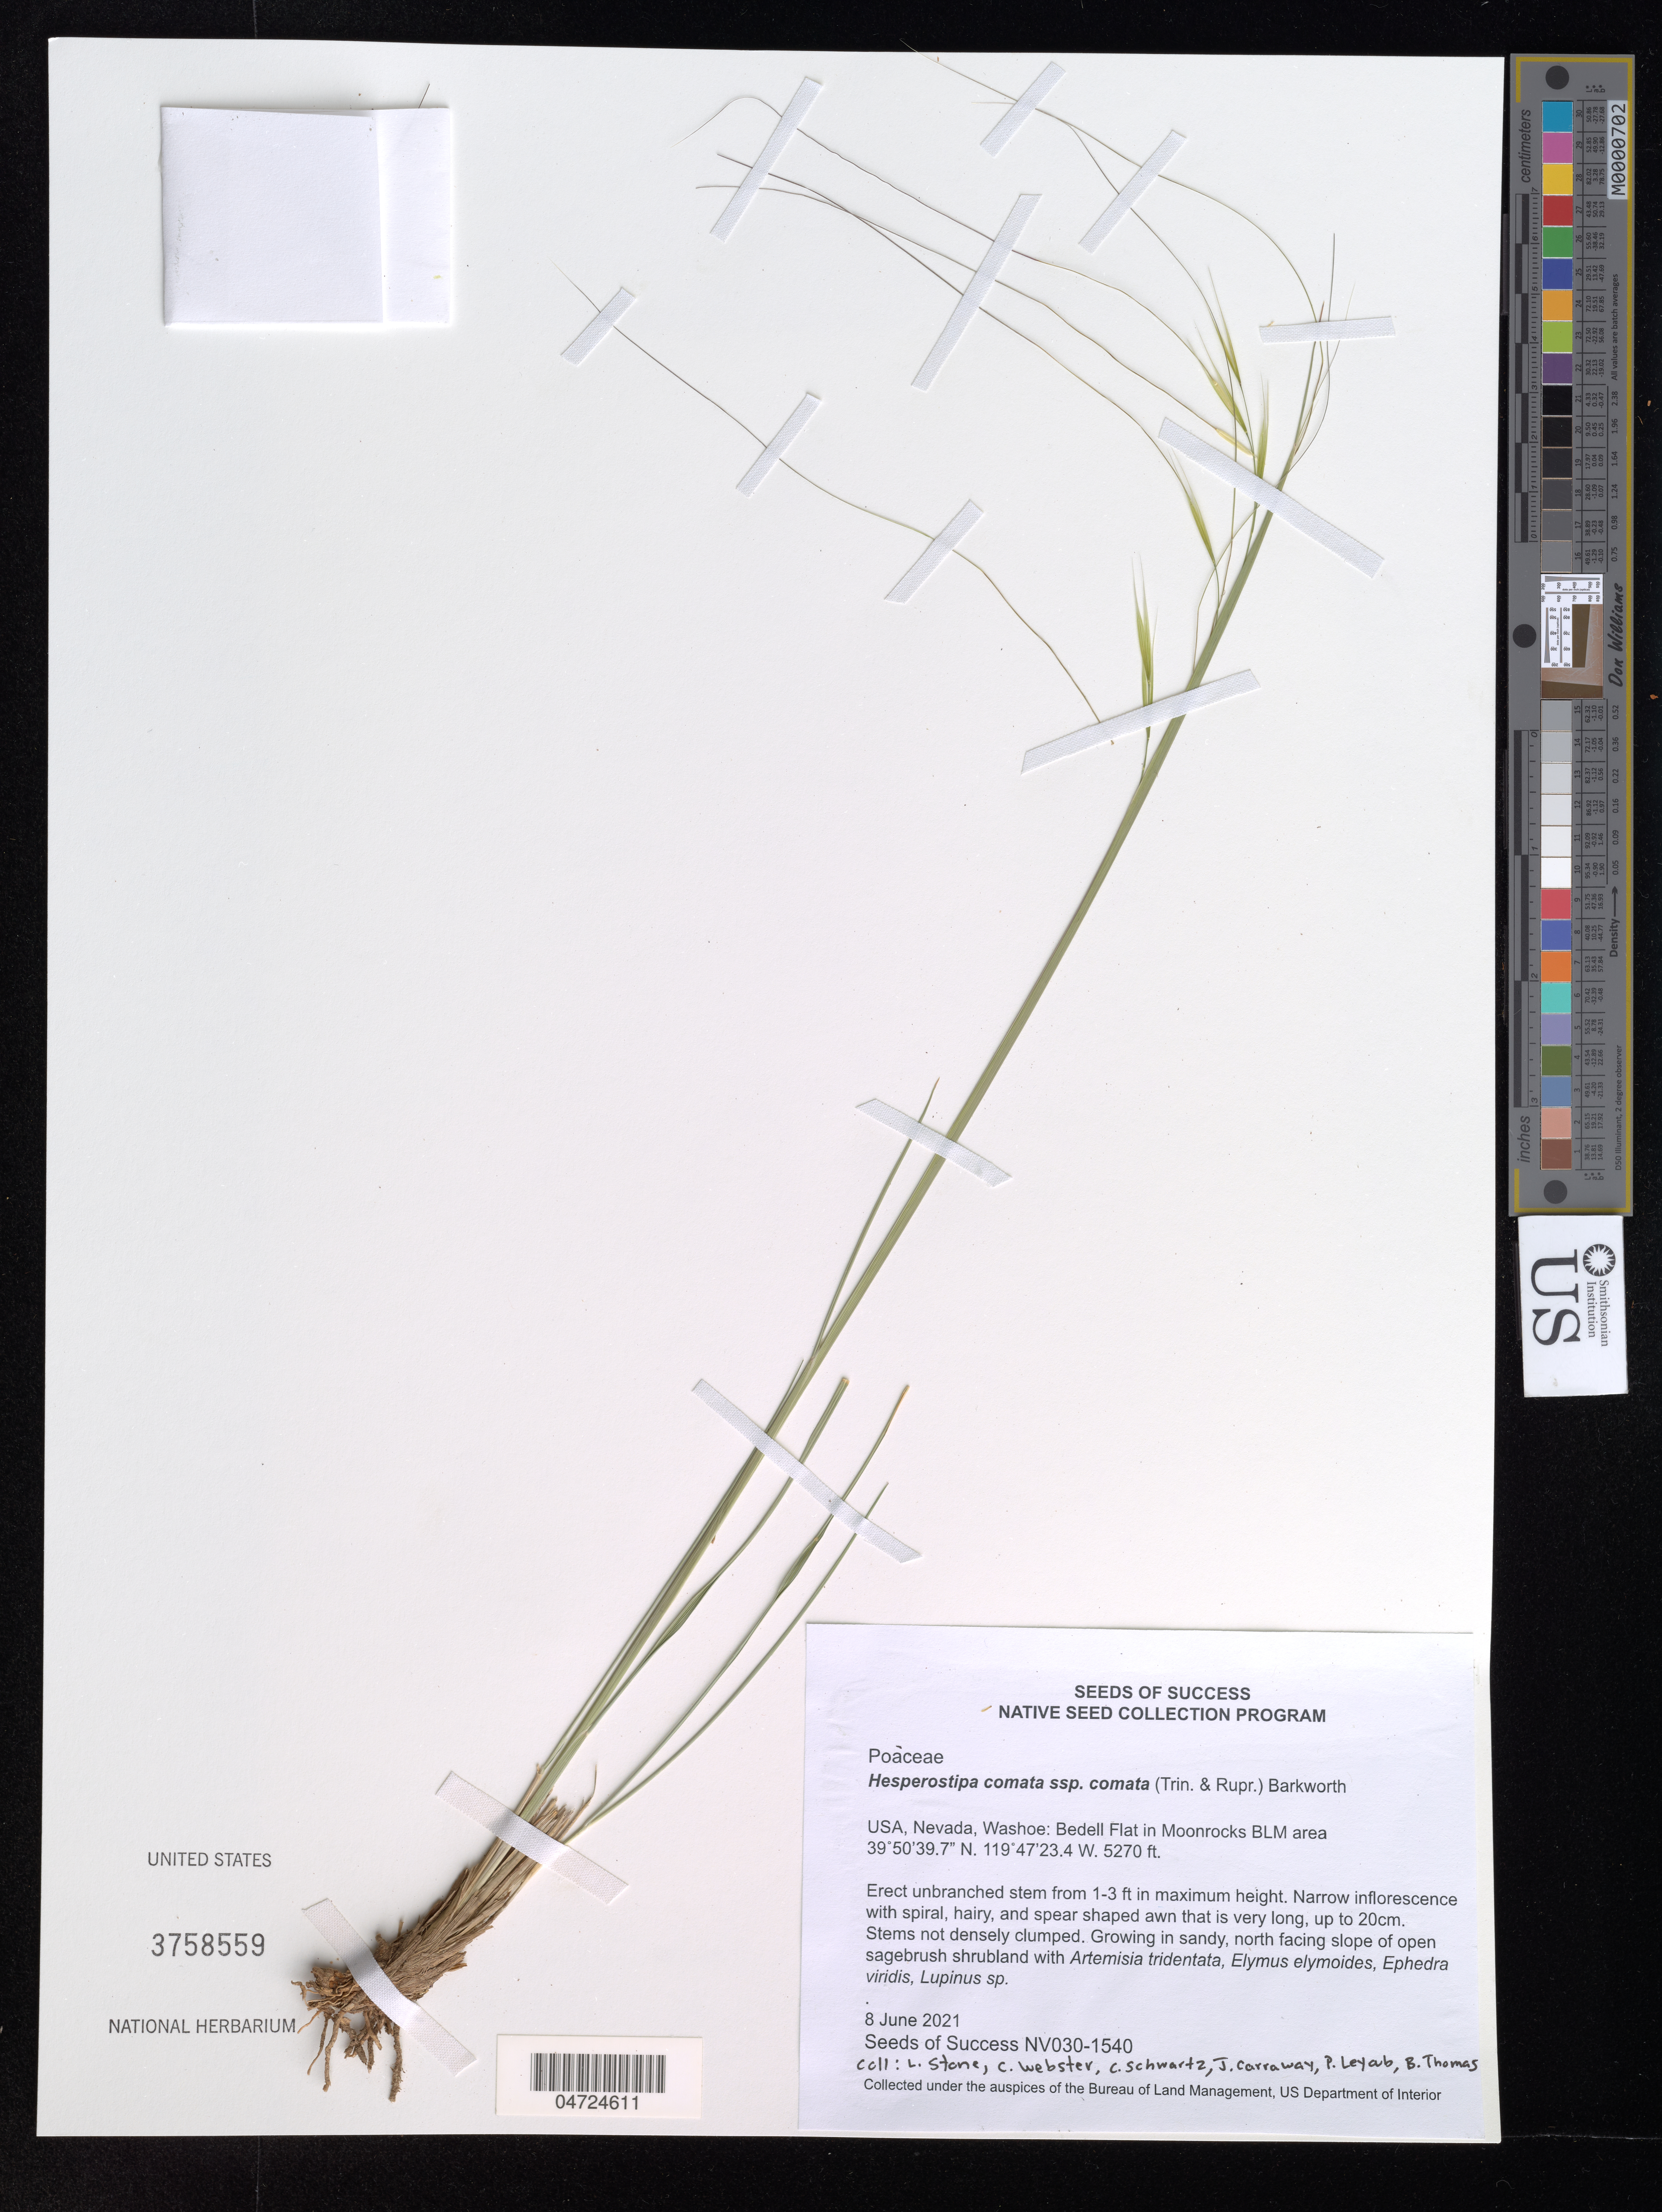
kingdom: Plantae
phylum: Tracheophyta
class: Liliopsida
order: Poales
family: Poaceae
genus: Hesperostipa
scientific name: Hesperostipa comata subsp. comata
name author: (Trin. & Rupr.) Barkworth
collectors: L. Stone, C. Webster, C. Schwartz & et al.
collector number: NV030-1540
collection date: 2021-06-08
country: United States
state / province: Nevada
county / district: Washoe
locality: Washoe: Bedell Flat in Moonrocks BLM area.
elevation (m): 1606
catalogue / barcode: US 3758559